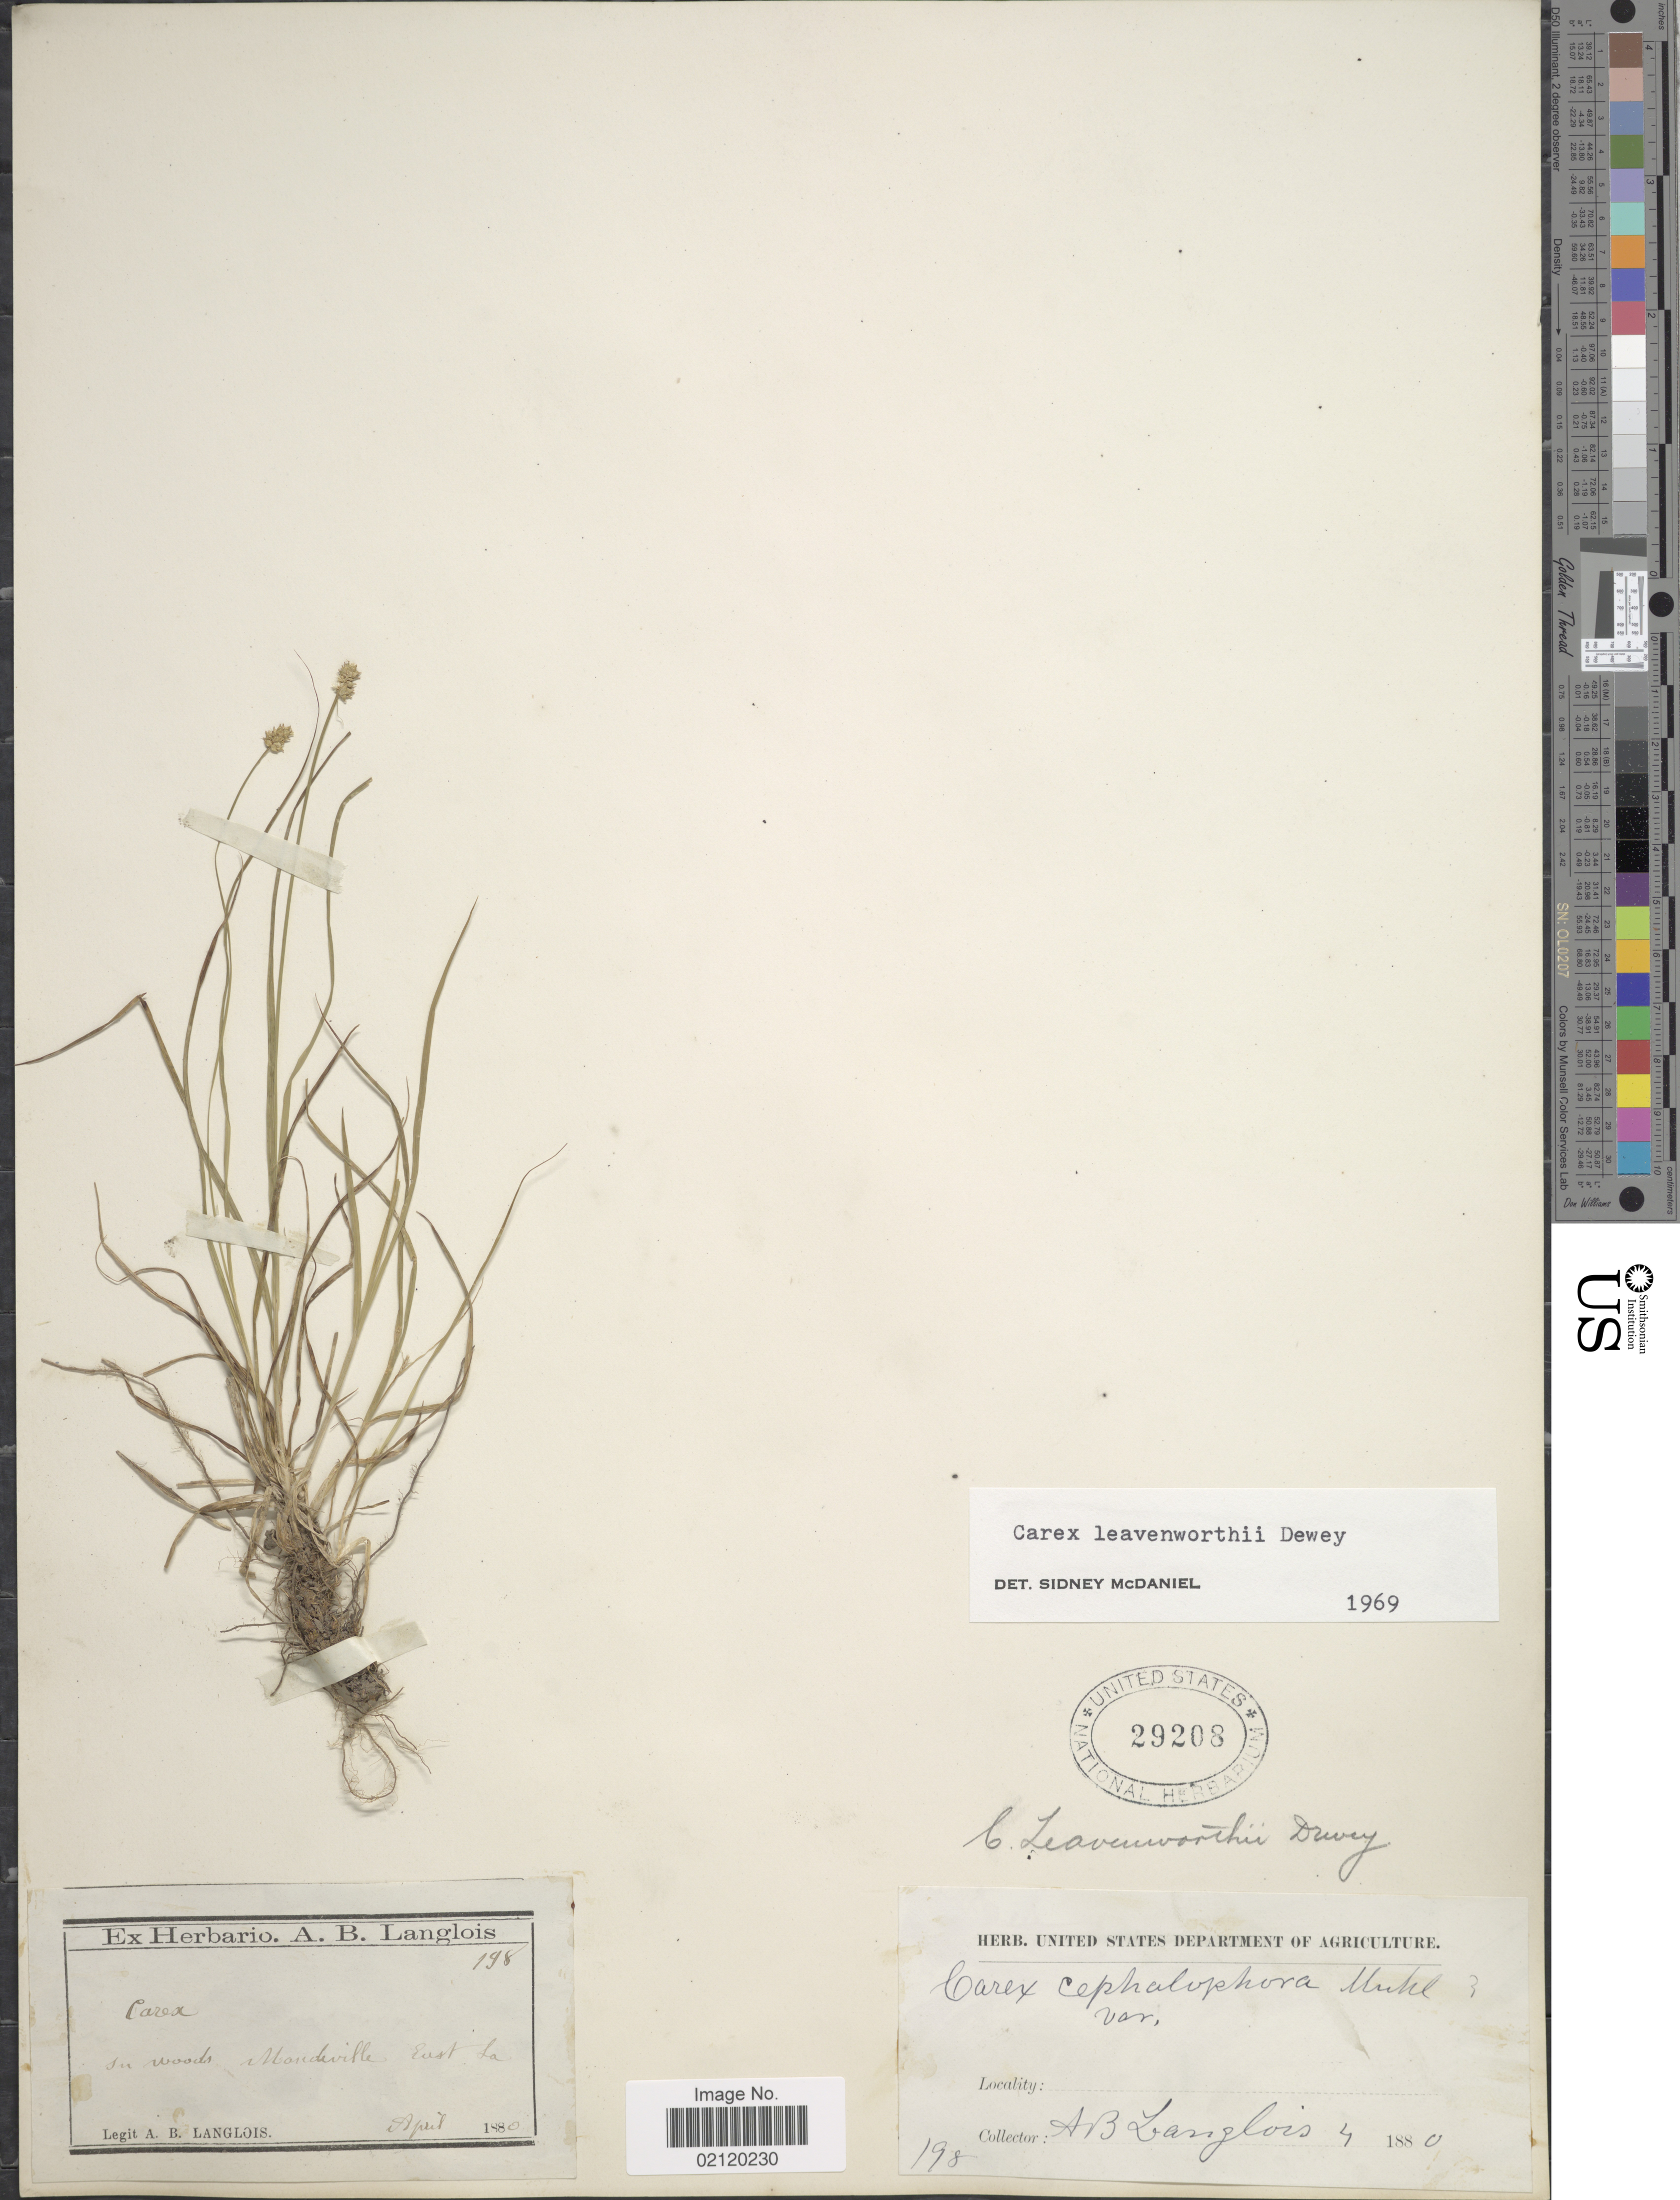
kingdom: Plantae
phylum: Tracheophyta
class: Liliopsida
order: Poales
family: Cyperaceae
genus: Carex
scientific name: Carex leavenworthii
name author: Dewey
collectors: A. Langlois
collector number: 198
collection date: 1880-04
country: United States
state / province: Louisiana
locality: Mandeville, East La.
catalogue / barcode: US 29208